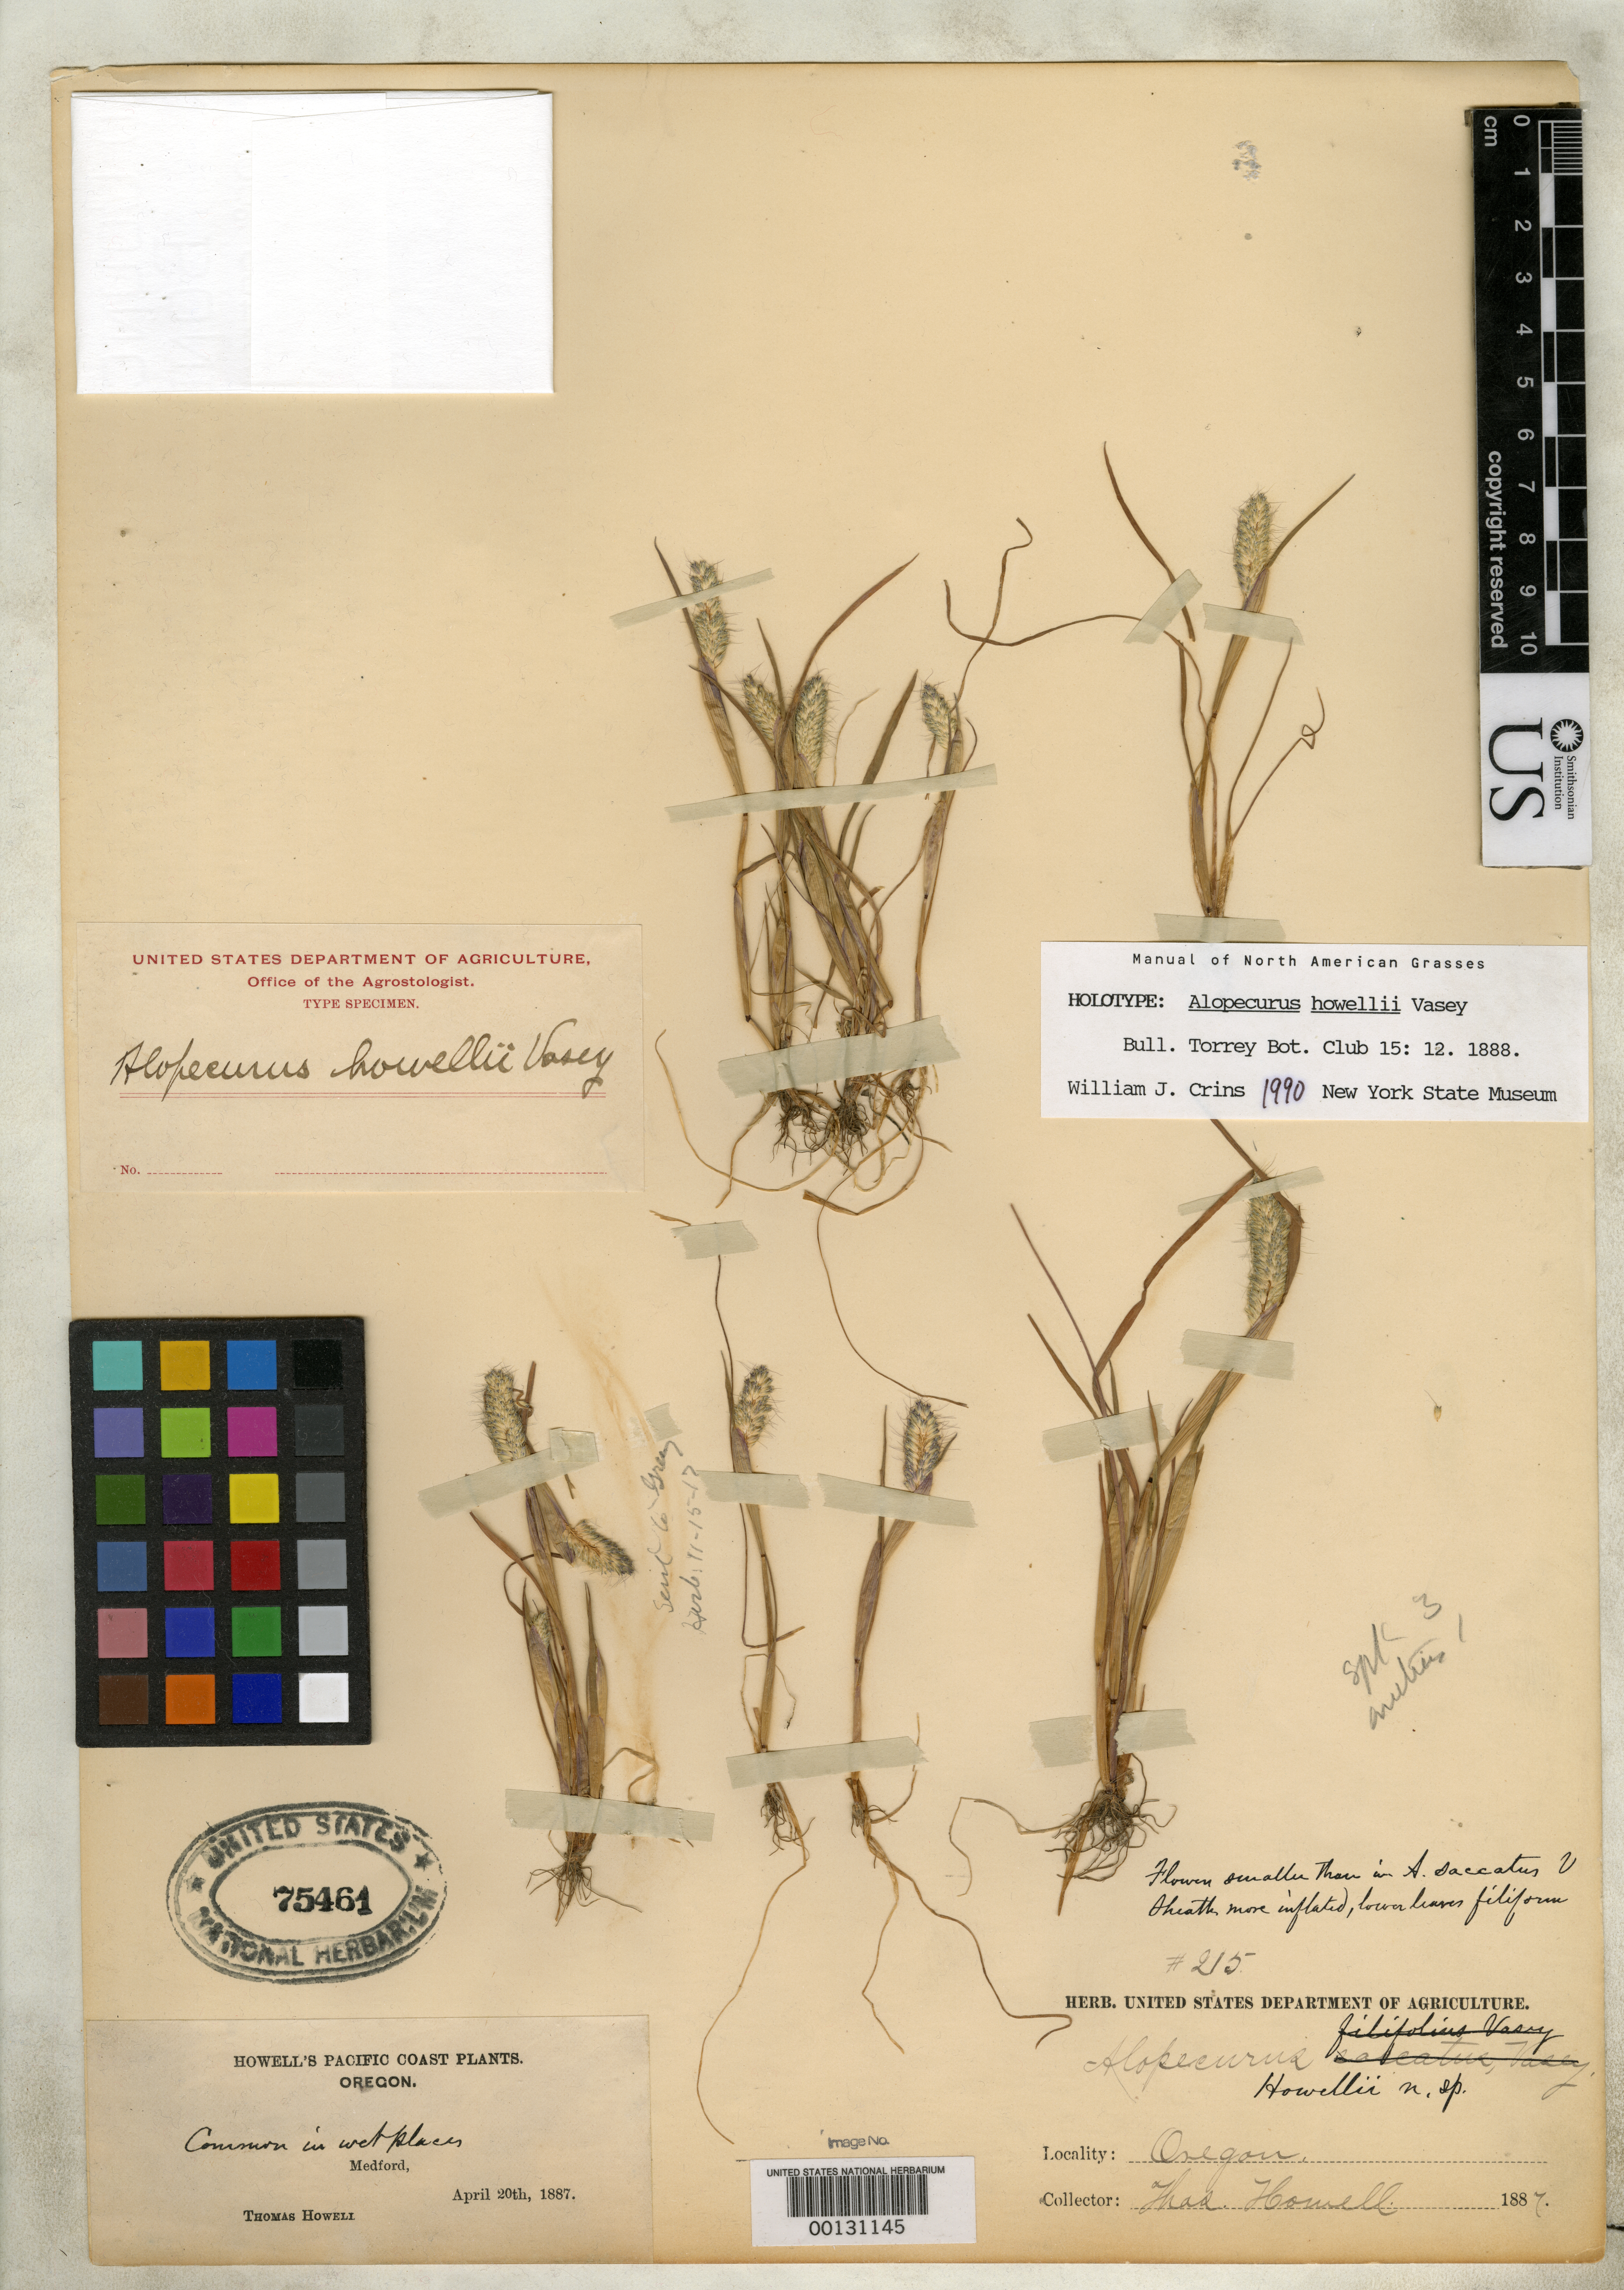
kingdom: Plantae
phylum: Tracheophyta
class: Liliopsida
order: Poales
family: Poaceae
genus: Alopecurus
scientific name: Alopecurus howellii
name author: Vasey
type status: Holotype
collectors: T. J. Howell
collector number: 215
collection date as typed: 20 Apr 1887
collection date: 1887-04-20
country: United States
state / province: Oregon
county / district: Jackson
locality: Medford.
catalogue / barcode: US 75461